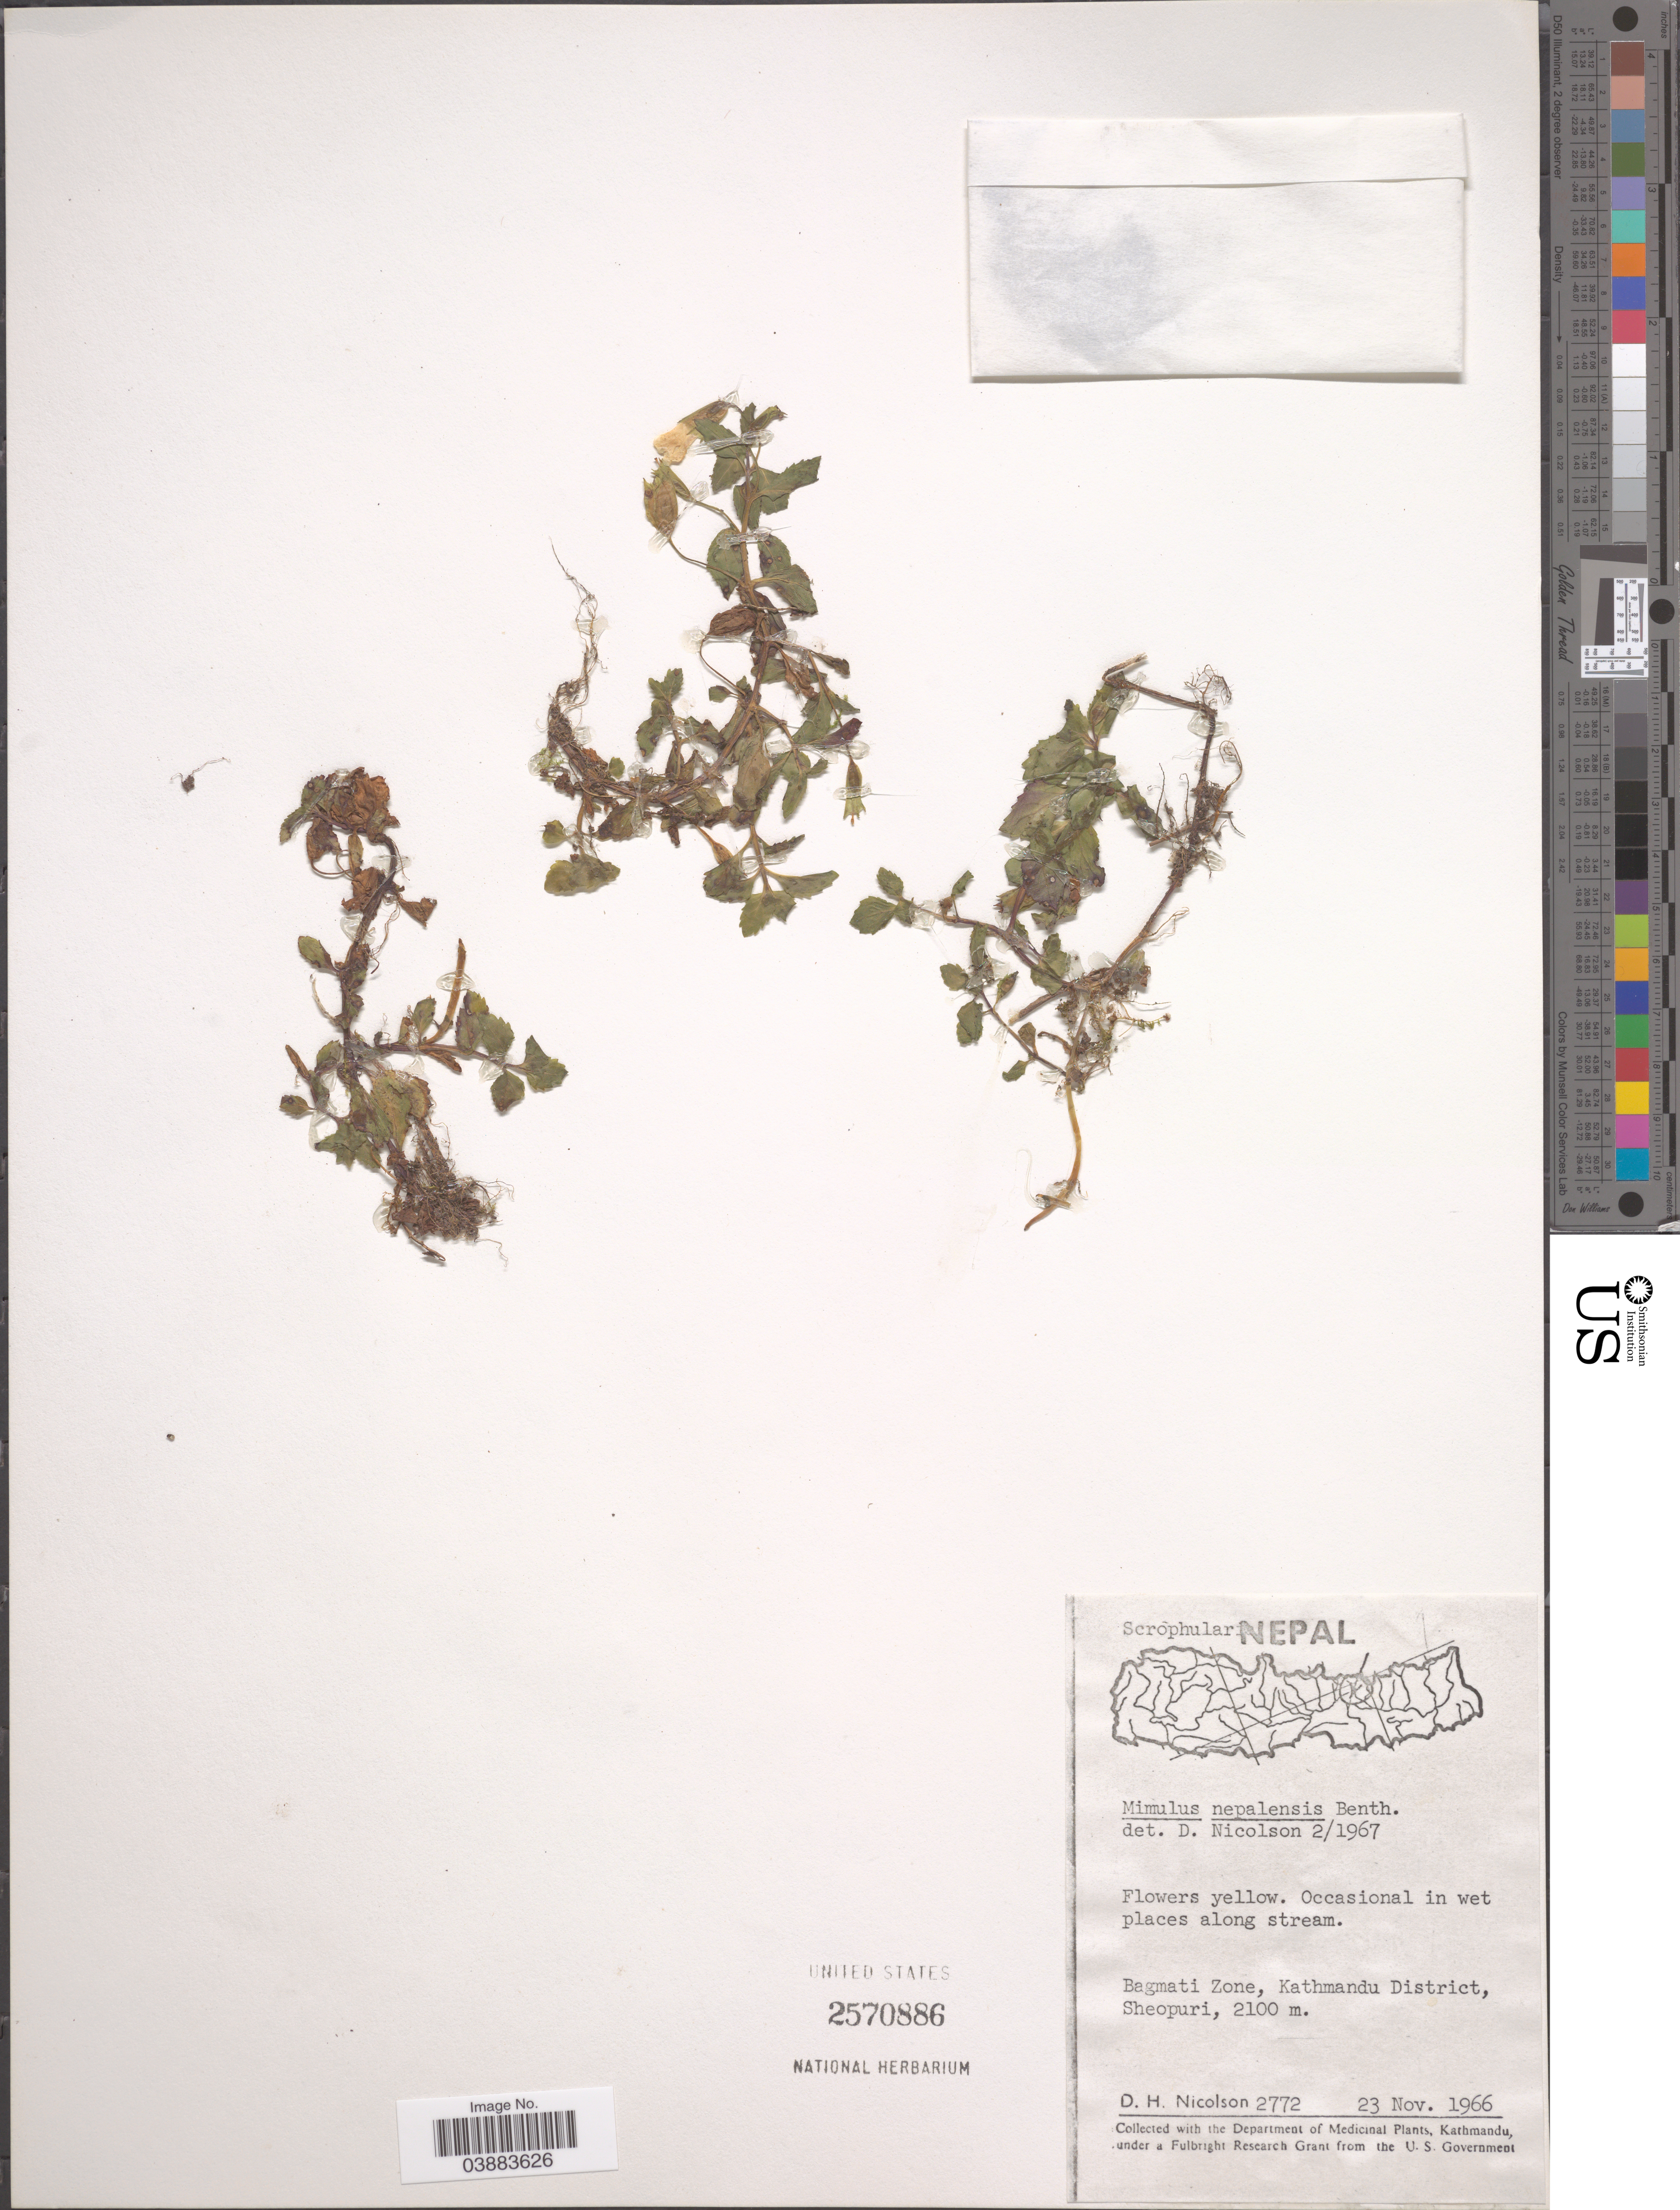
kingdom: Plantae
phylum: Tracheophyta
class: Magnoliopsida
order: Lamiales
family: Phrymaceae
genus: Mimulus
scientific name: Mimulus nepalensis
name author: Benth.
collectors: D. H. Nicolson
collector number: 2772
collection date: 1966-11-23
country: Nepal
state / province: Bagmati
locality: Bagmati Zone, Kathmandu District, Sheopuri.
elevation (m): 2100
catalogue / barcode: US 2570886